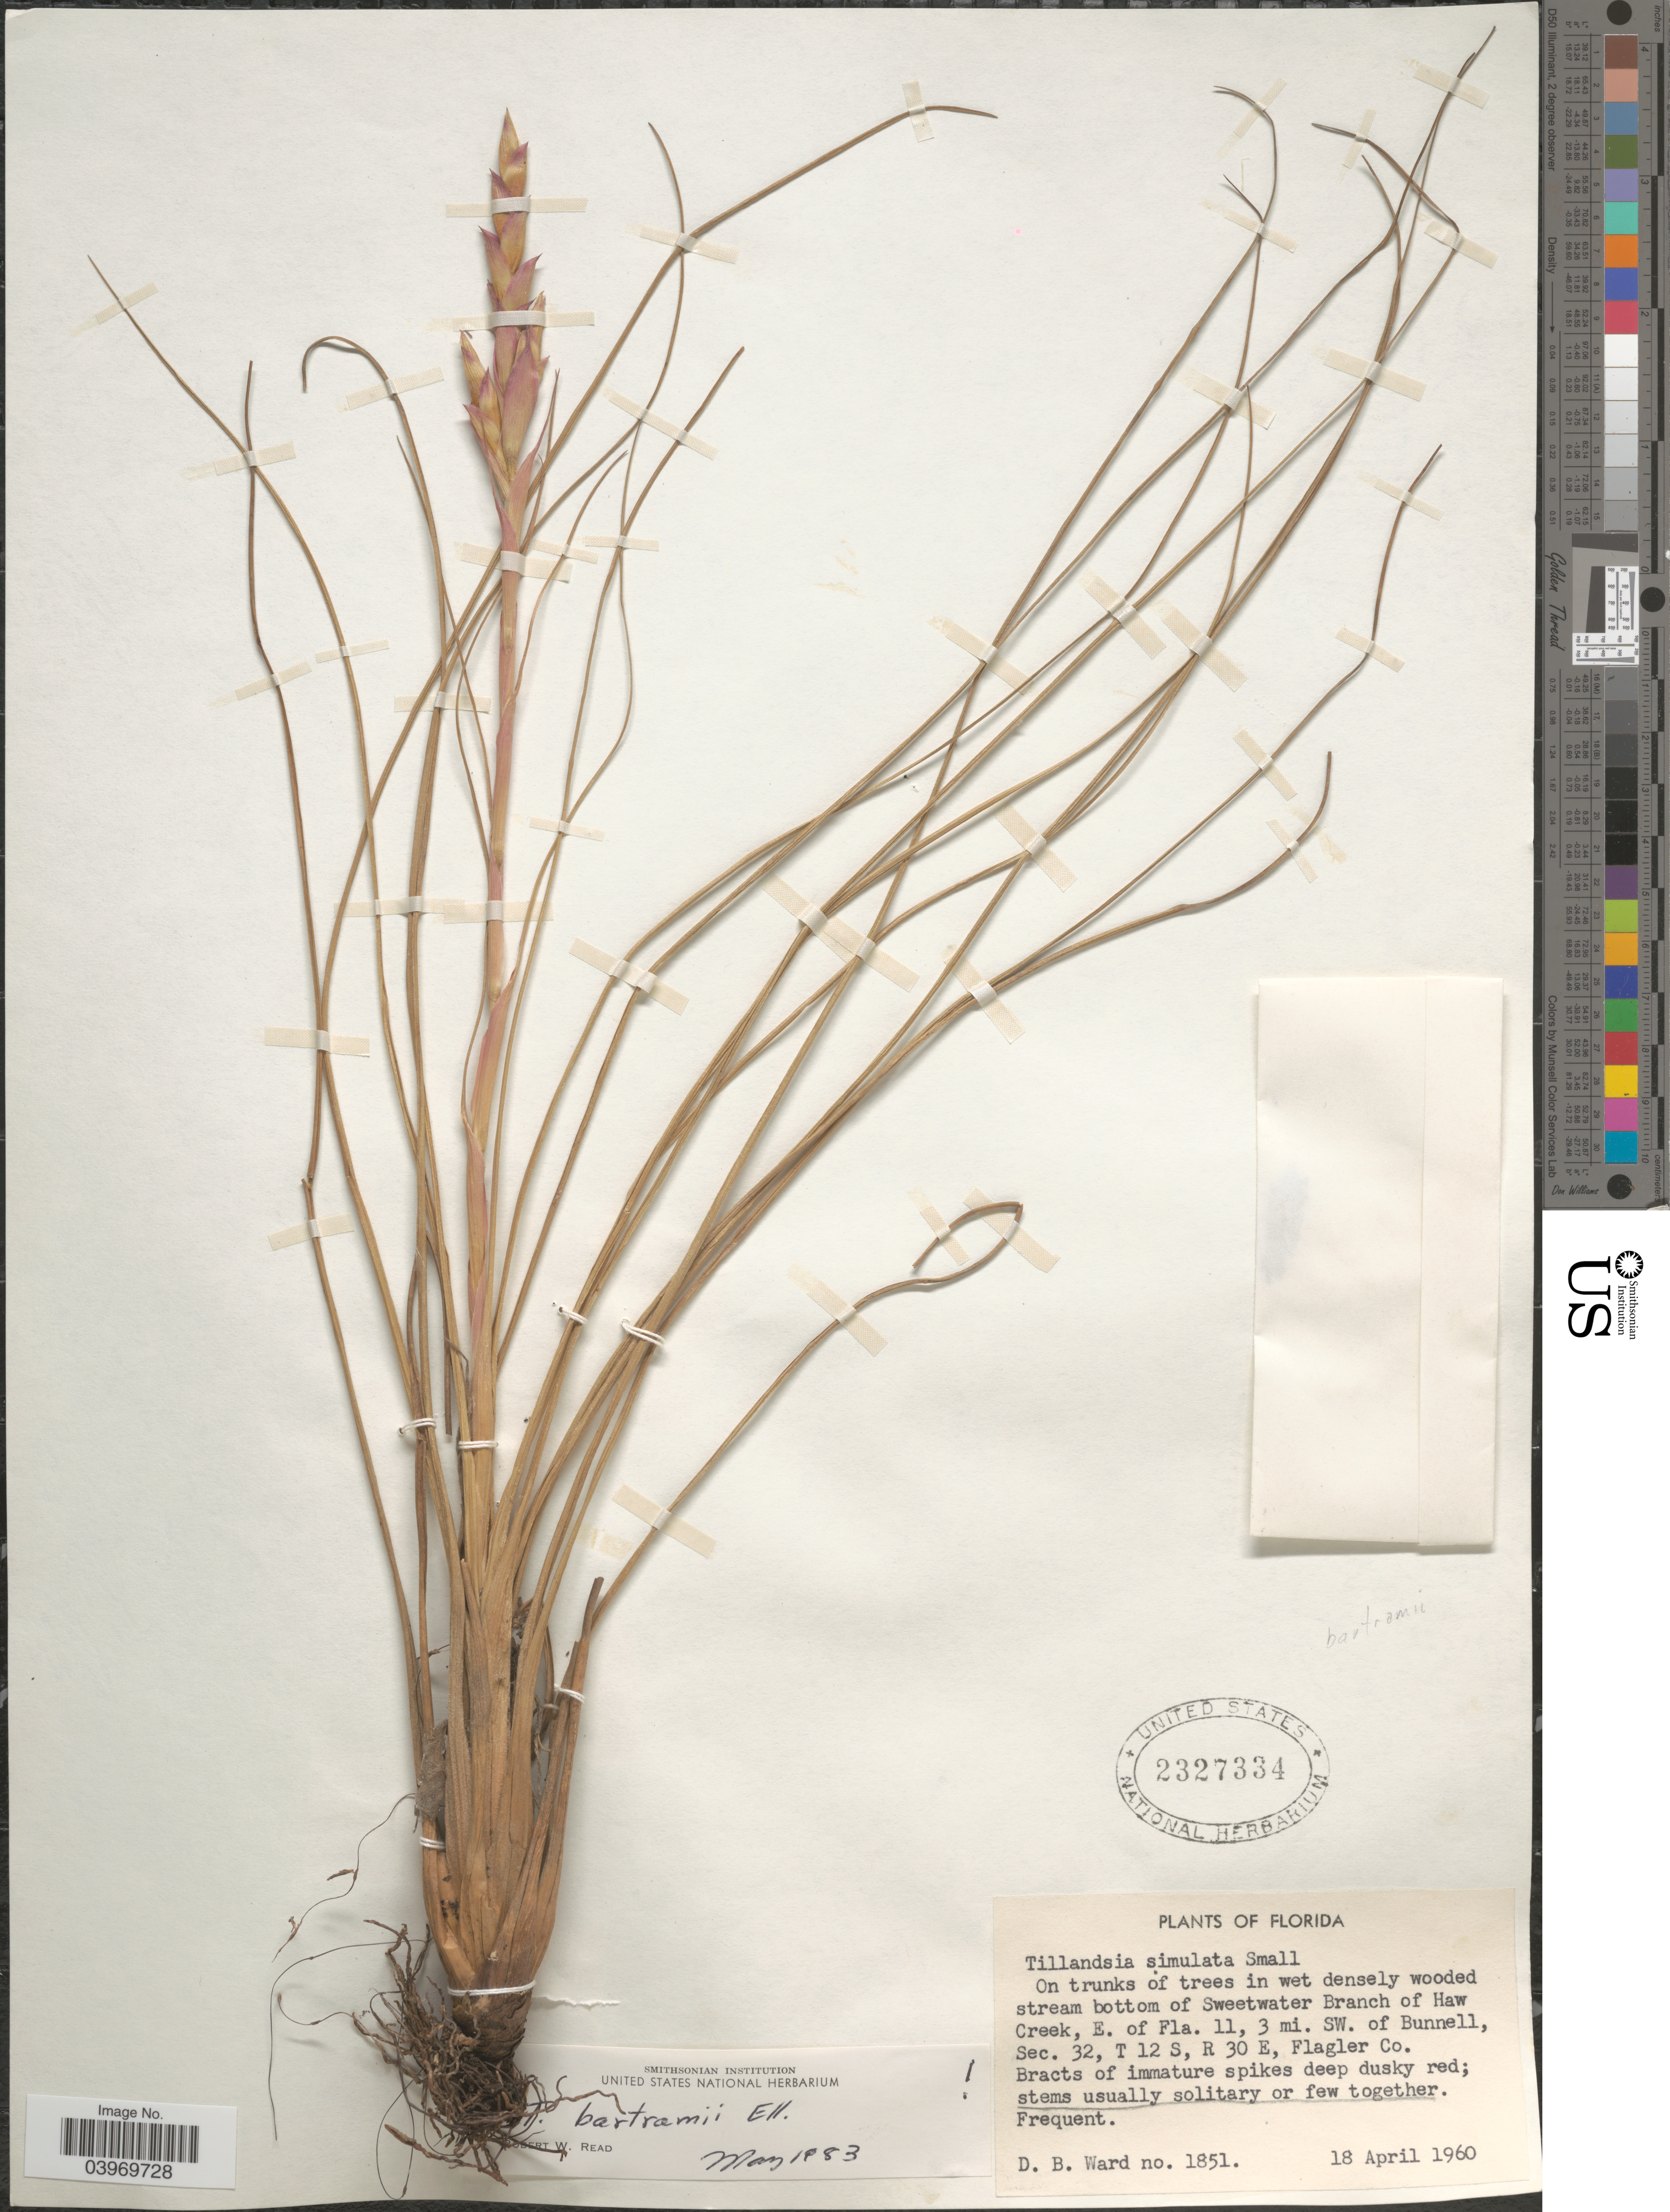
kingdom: Plantae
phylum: Tracheophyta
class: Liliopsida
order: Poales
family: Bromeliaceae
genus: Tillandsia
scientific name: Tillandsia bartramii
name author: Elliott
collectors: D. B. Ward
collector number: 1851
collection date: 1960-04-18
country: United States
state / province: Florida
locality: Stream bottom of Sweetwater Branch of Haw Creek, E. of Fla. 11, 3 mi. SW. of Bunnell, Sec. 32, T 12 S, R 30 E, Flagler Co.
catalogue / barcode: US 2327334